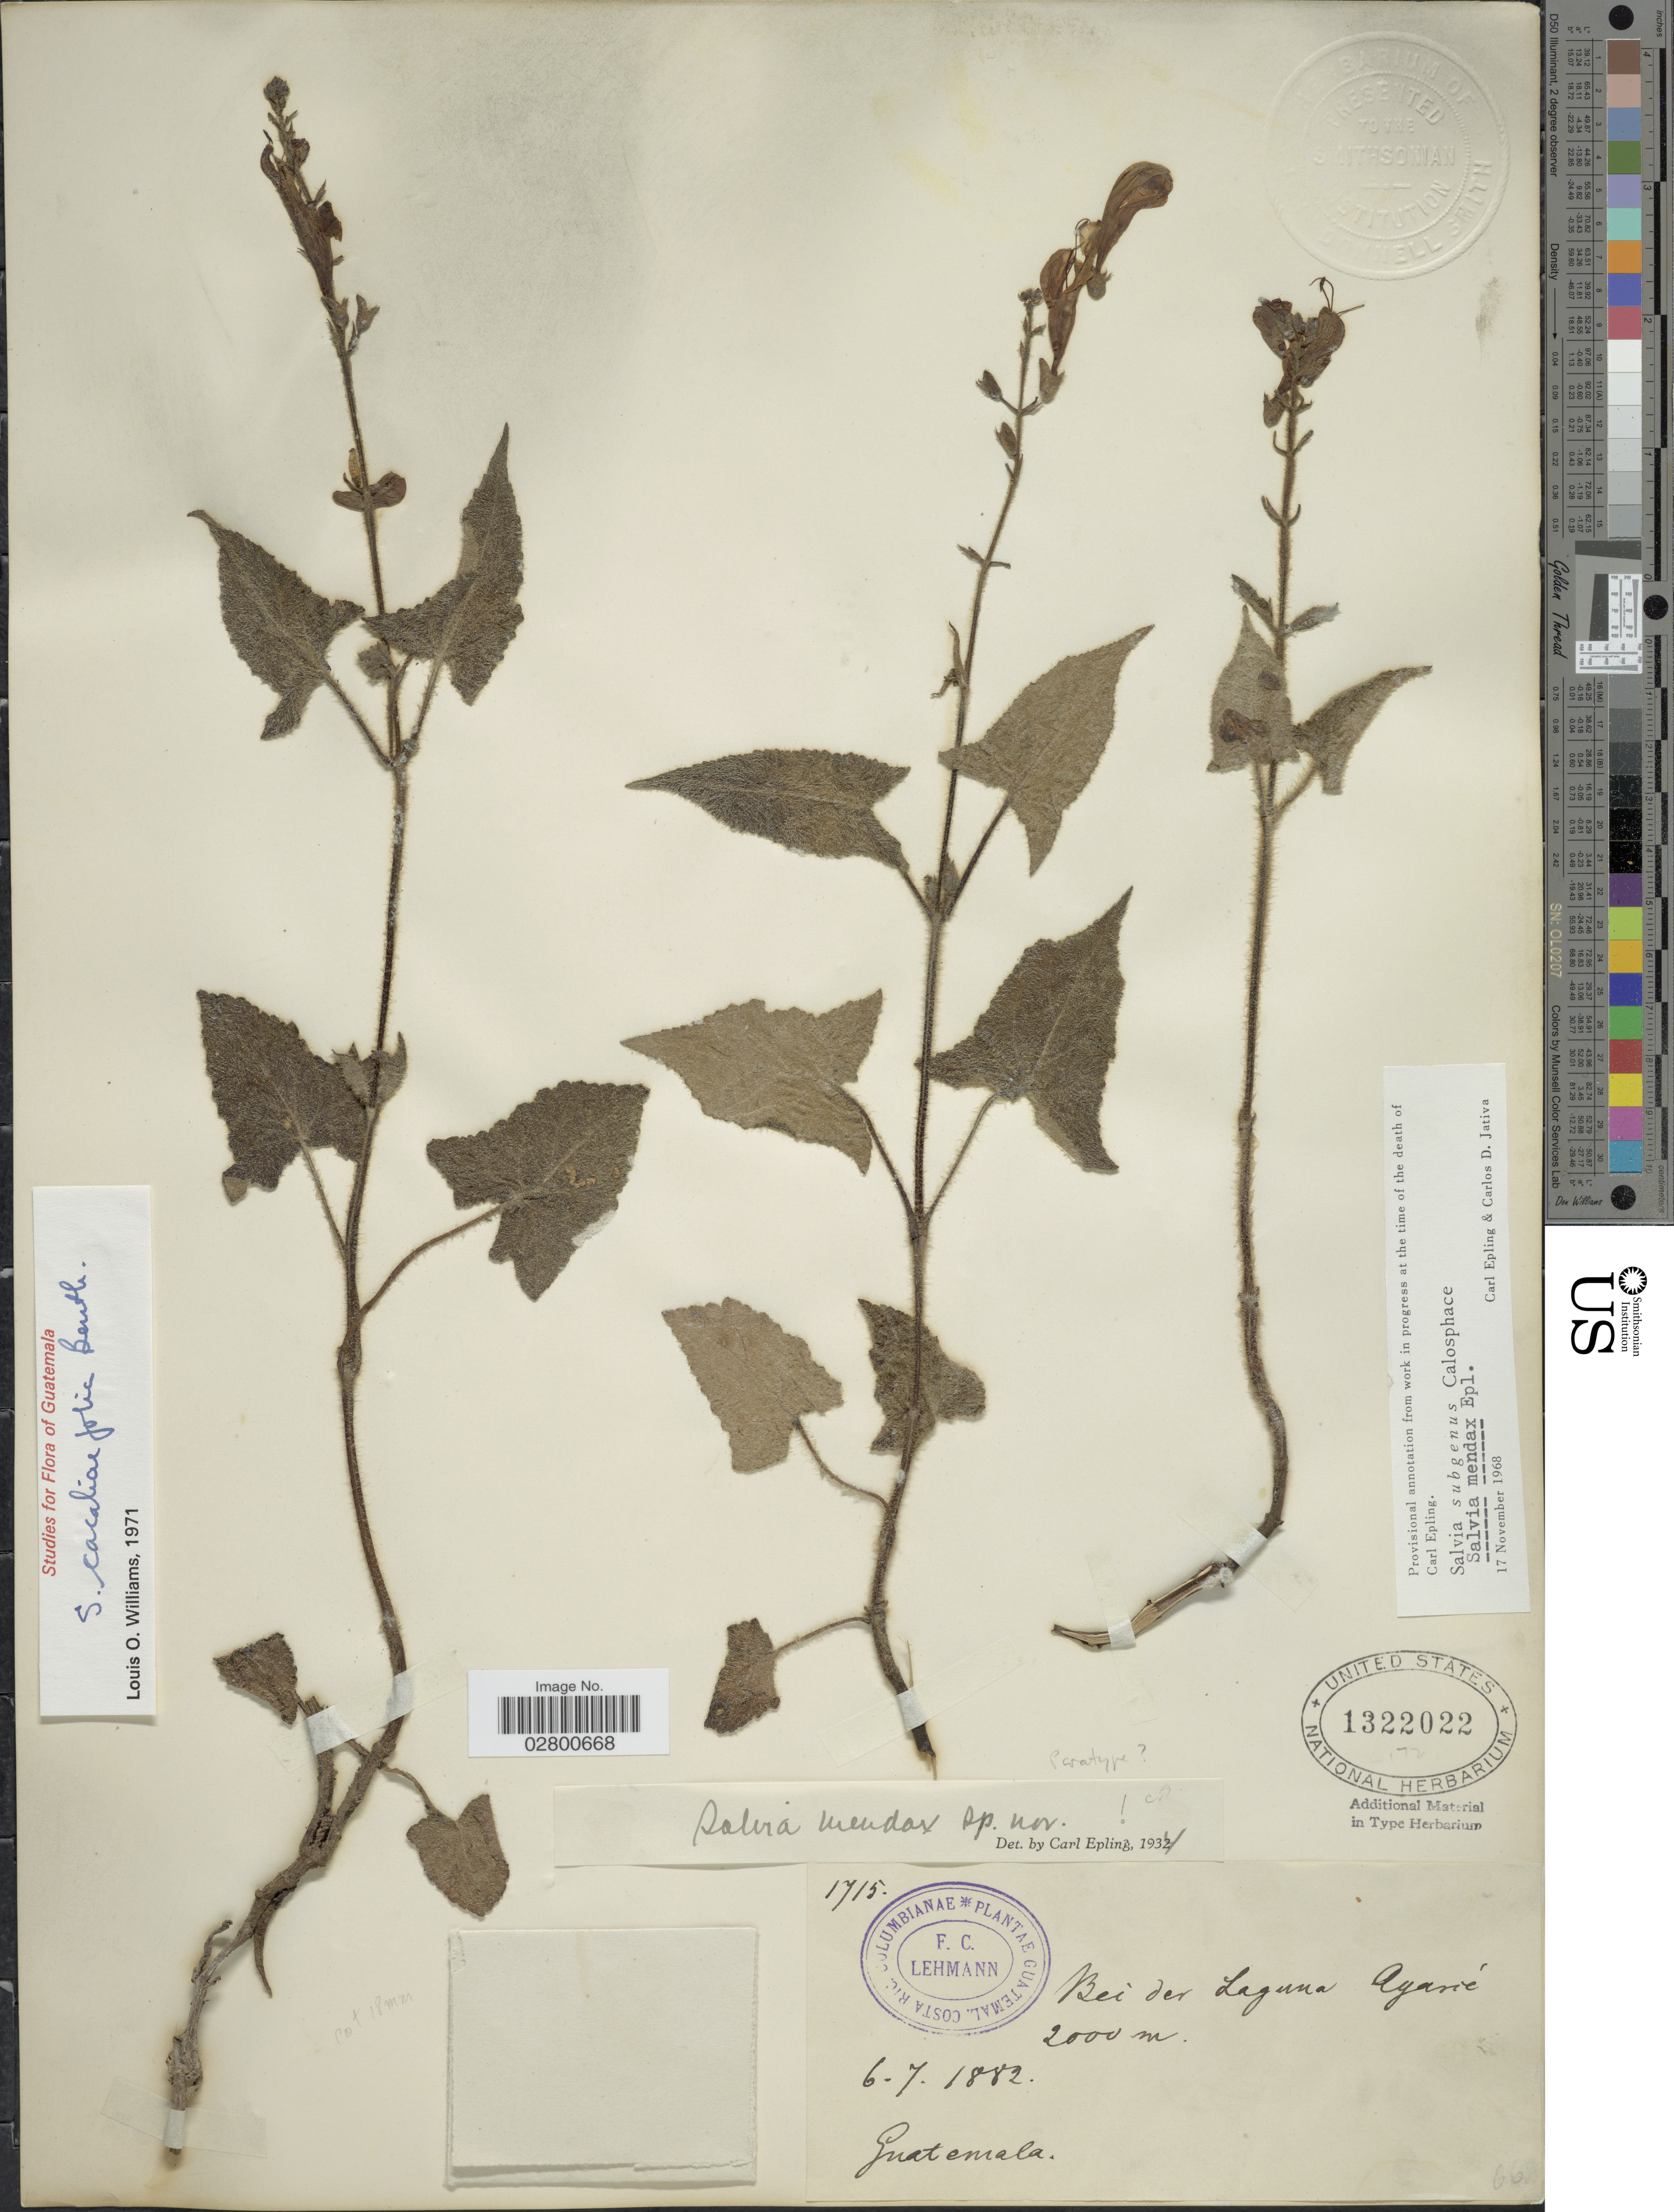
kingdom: Plantae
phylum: Tracheophyta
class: Magnoliopsida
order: Lamiales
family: Lamiaceae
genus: Salvia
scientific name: Salvia cacaliifolia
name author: Benth.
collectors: F. C. Lehmann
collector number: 1715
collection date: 1882-07-06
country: Guatemala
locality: Bei der Laguna Ayari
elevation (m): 2000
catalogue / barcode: US 1322022